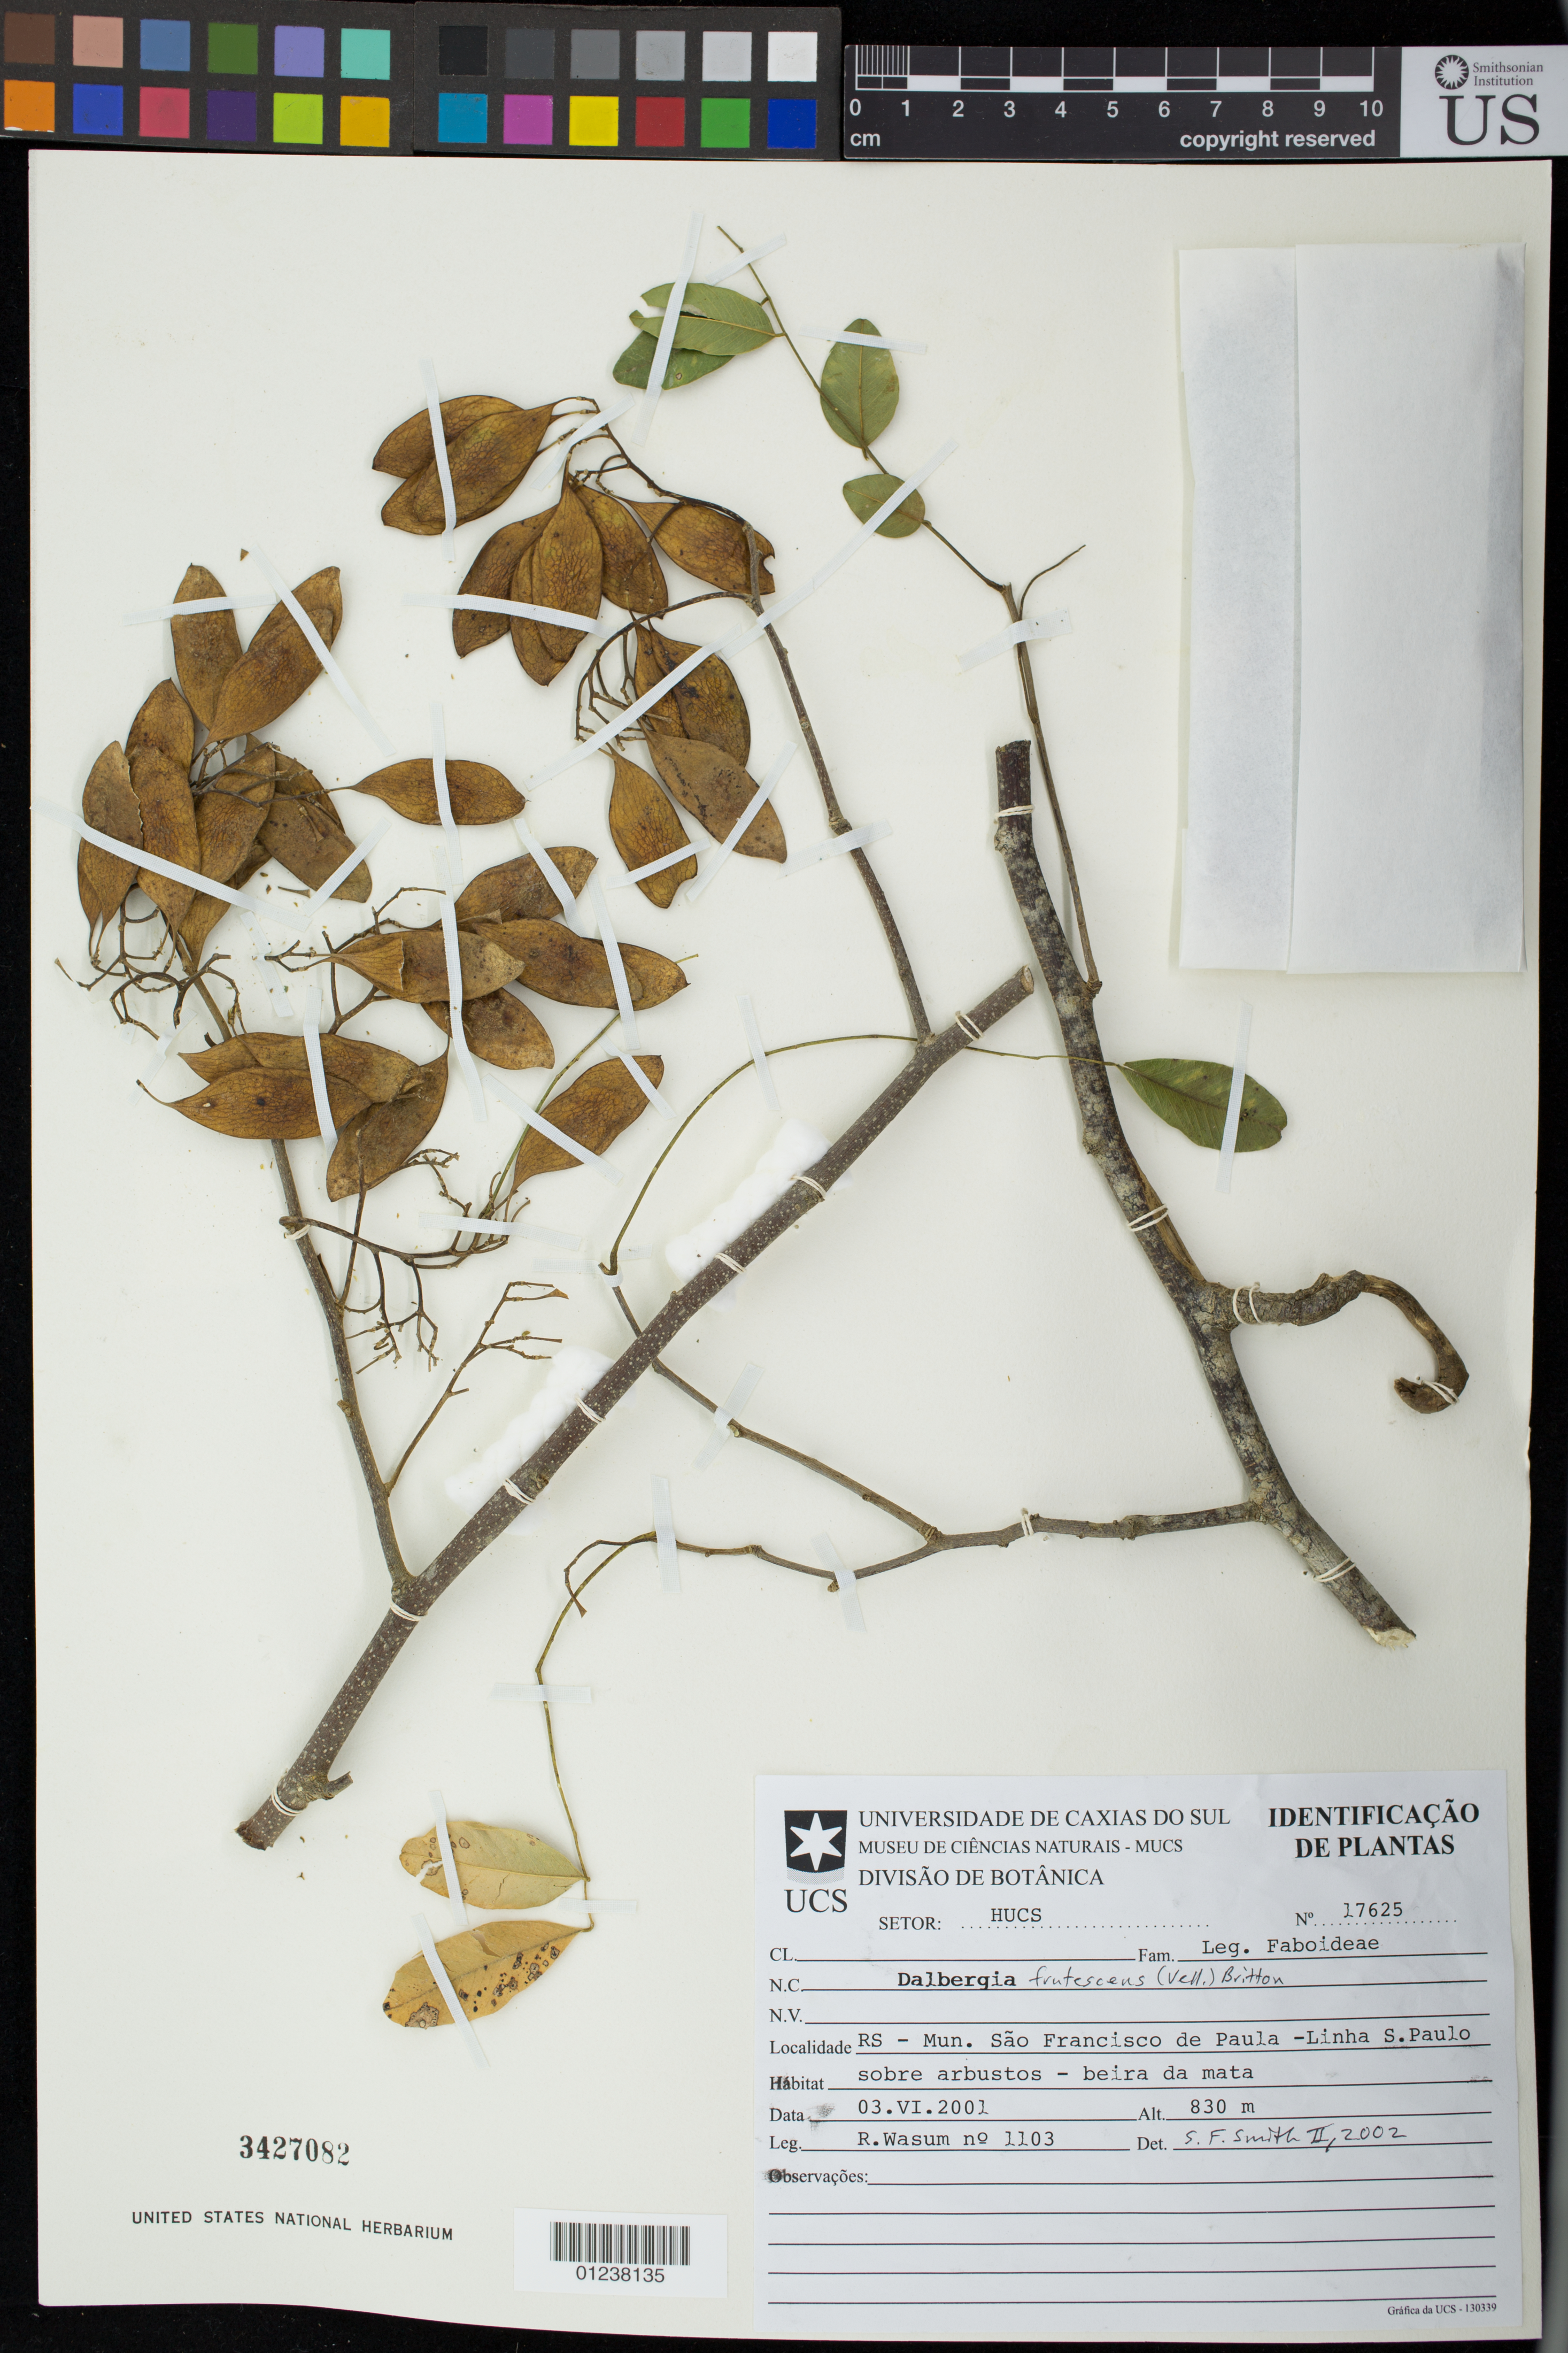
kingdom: Plantae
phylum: Tracheophyta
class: Magnoliopsida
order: Fabales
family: Fabaceae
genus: Dalbergia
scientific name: Dalbergia frutescens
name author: (Vell.) Britton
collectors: R. Wasum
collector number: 1103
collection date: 2001-06-03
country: Brazil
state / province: Rio Grande Do Sul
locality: RS - Mun.Sao Francisco de Paula - Linha S. Paulo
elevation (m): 830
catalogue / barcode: US 3427082